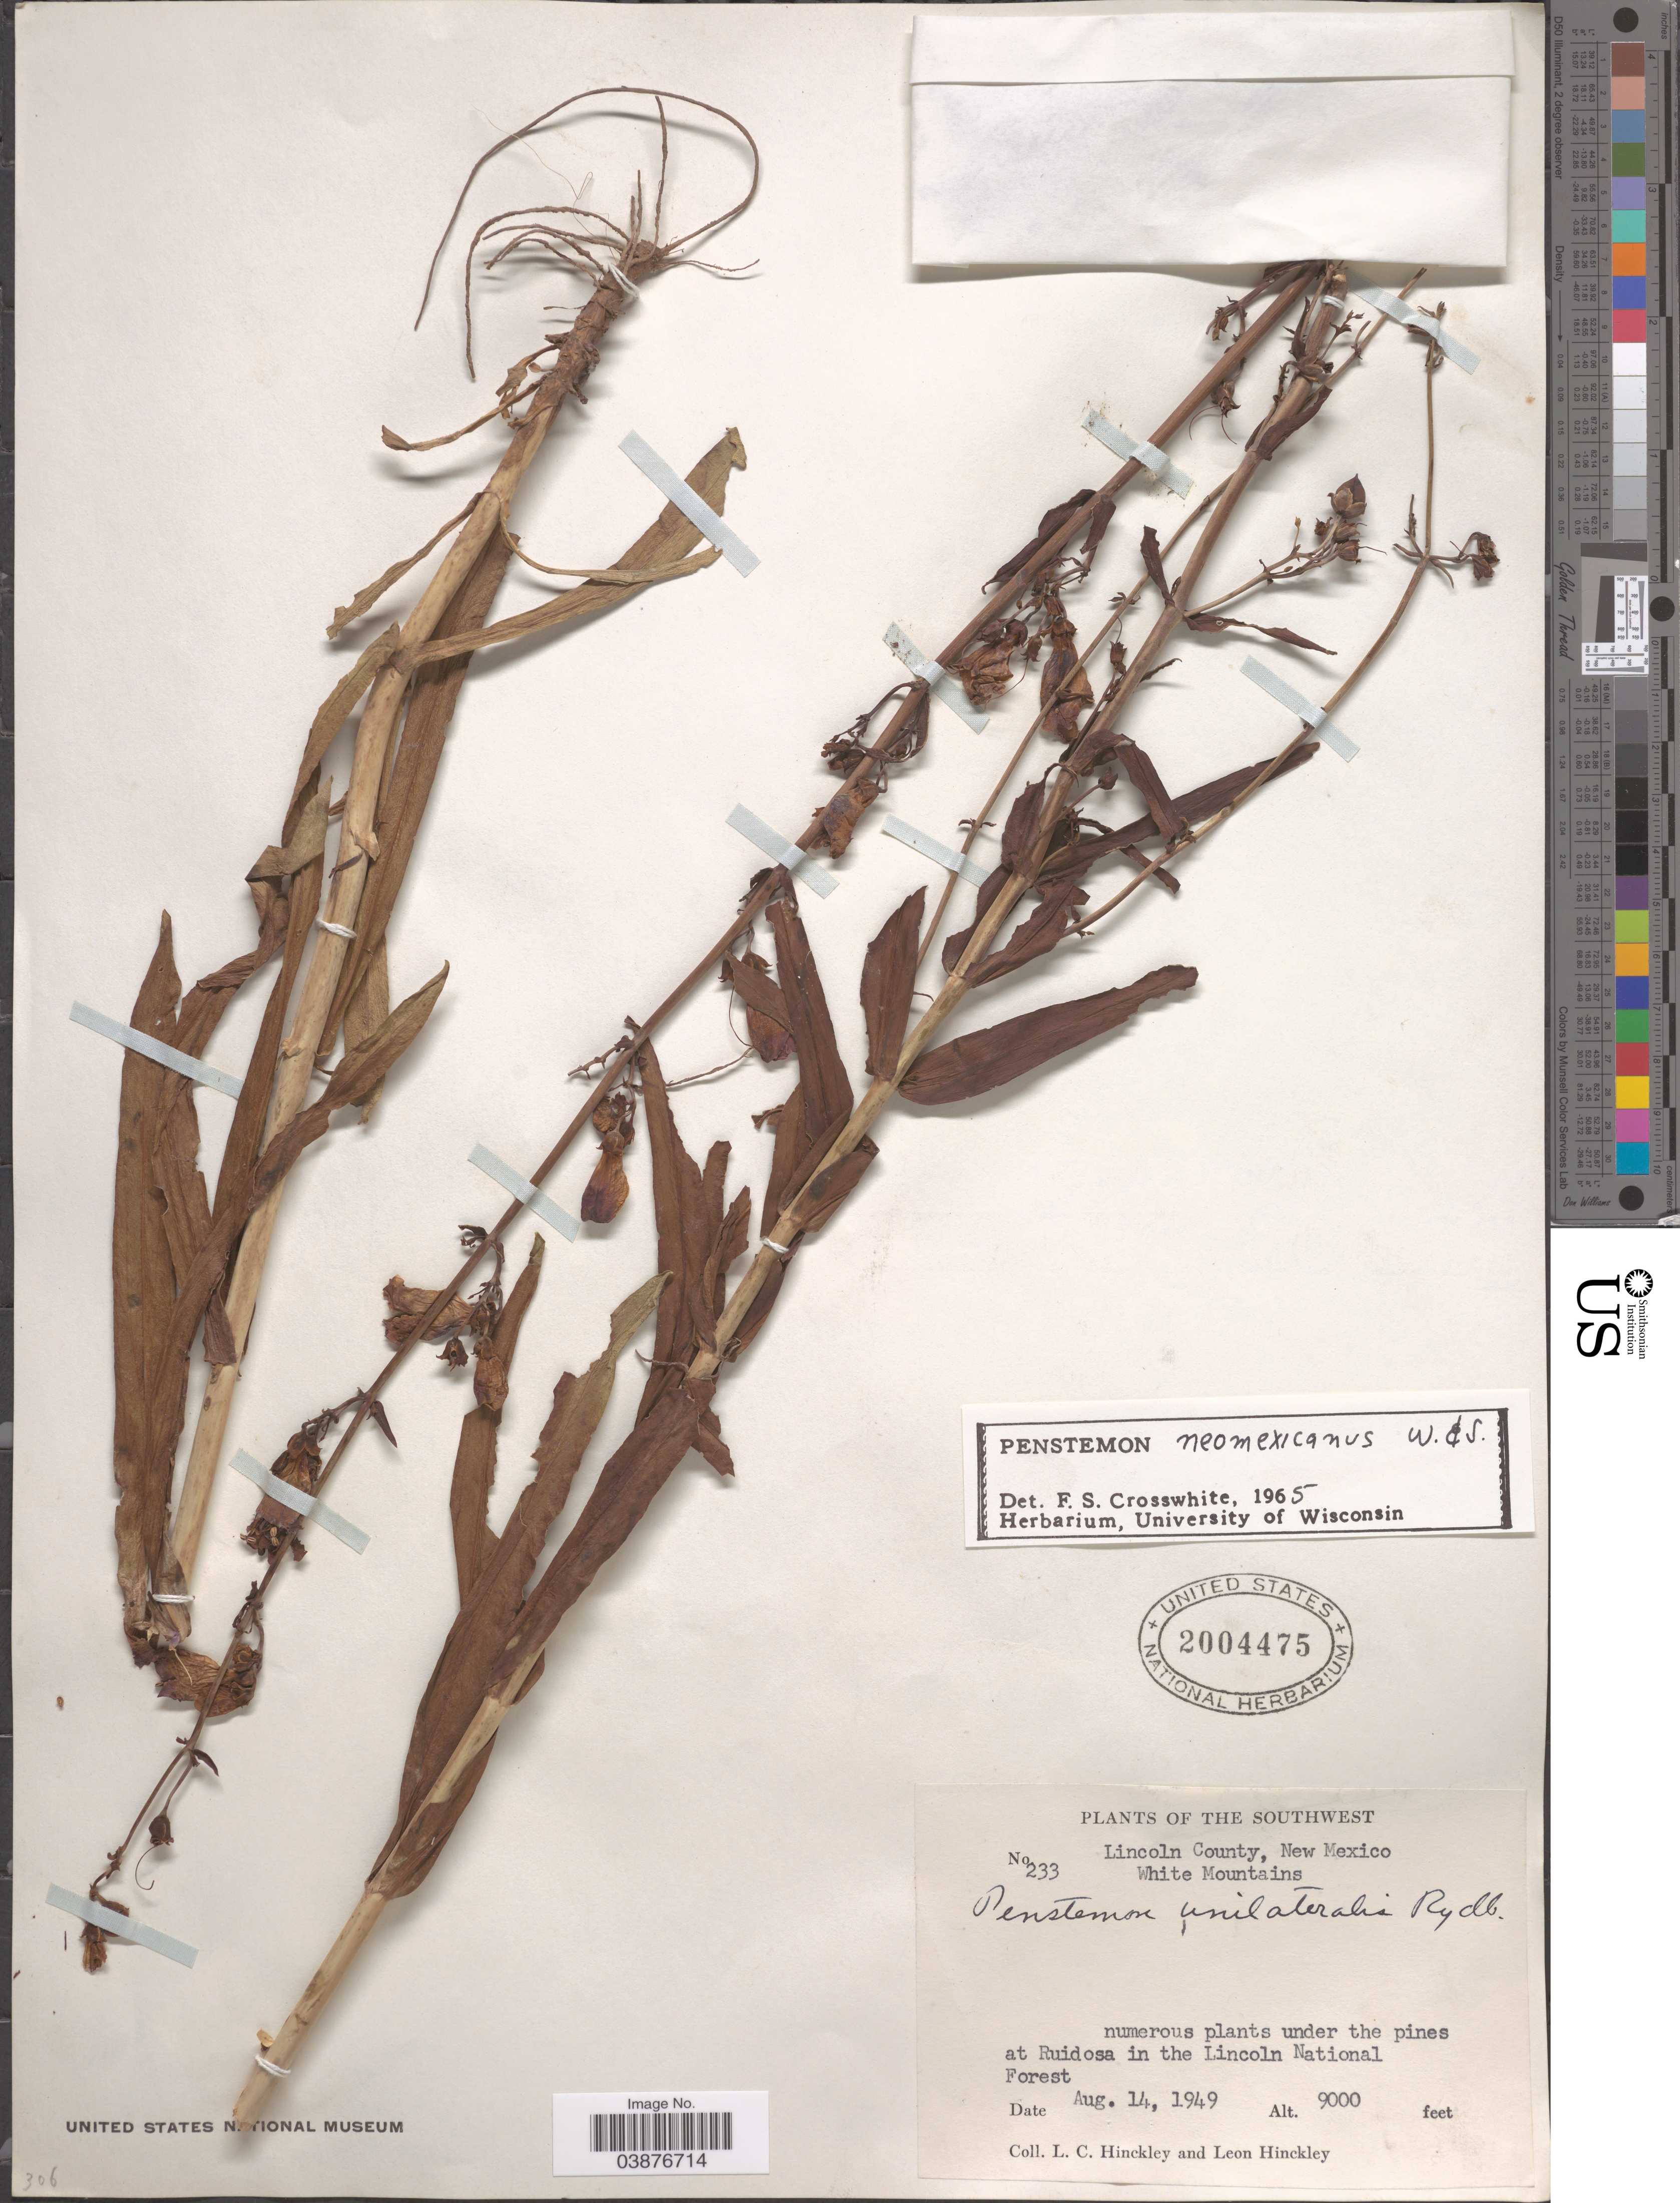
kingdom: Plantae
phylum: Tracheophyta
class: Magnoliopsida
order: Lamiales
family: Plantaginaceae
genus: Penstemon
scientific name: Penstemon neomexicanus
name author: Wooton & Standl.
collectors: L. Hinckley & L. Hinckley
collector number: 233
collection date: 1949-08-14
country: United States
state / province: New Mexico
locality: The Southwest. Lincoln County, White Mountains. Ruidosa in the Lincoln National Forest.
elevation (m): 2743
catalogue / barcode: US 2004475